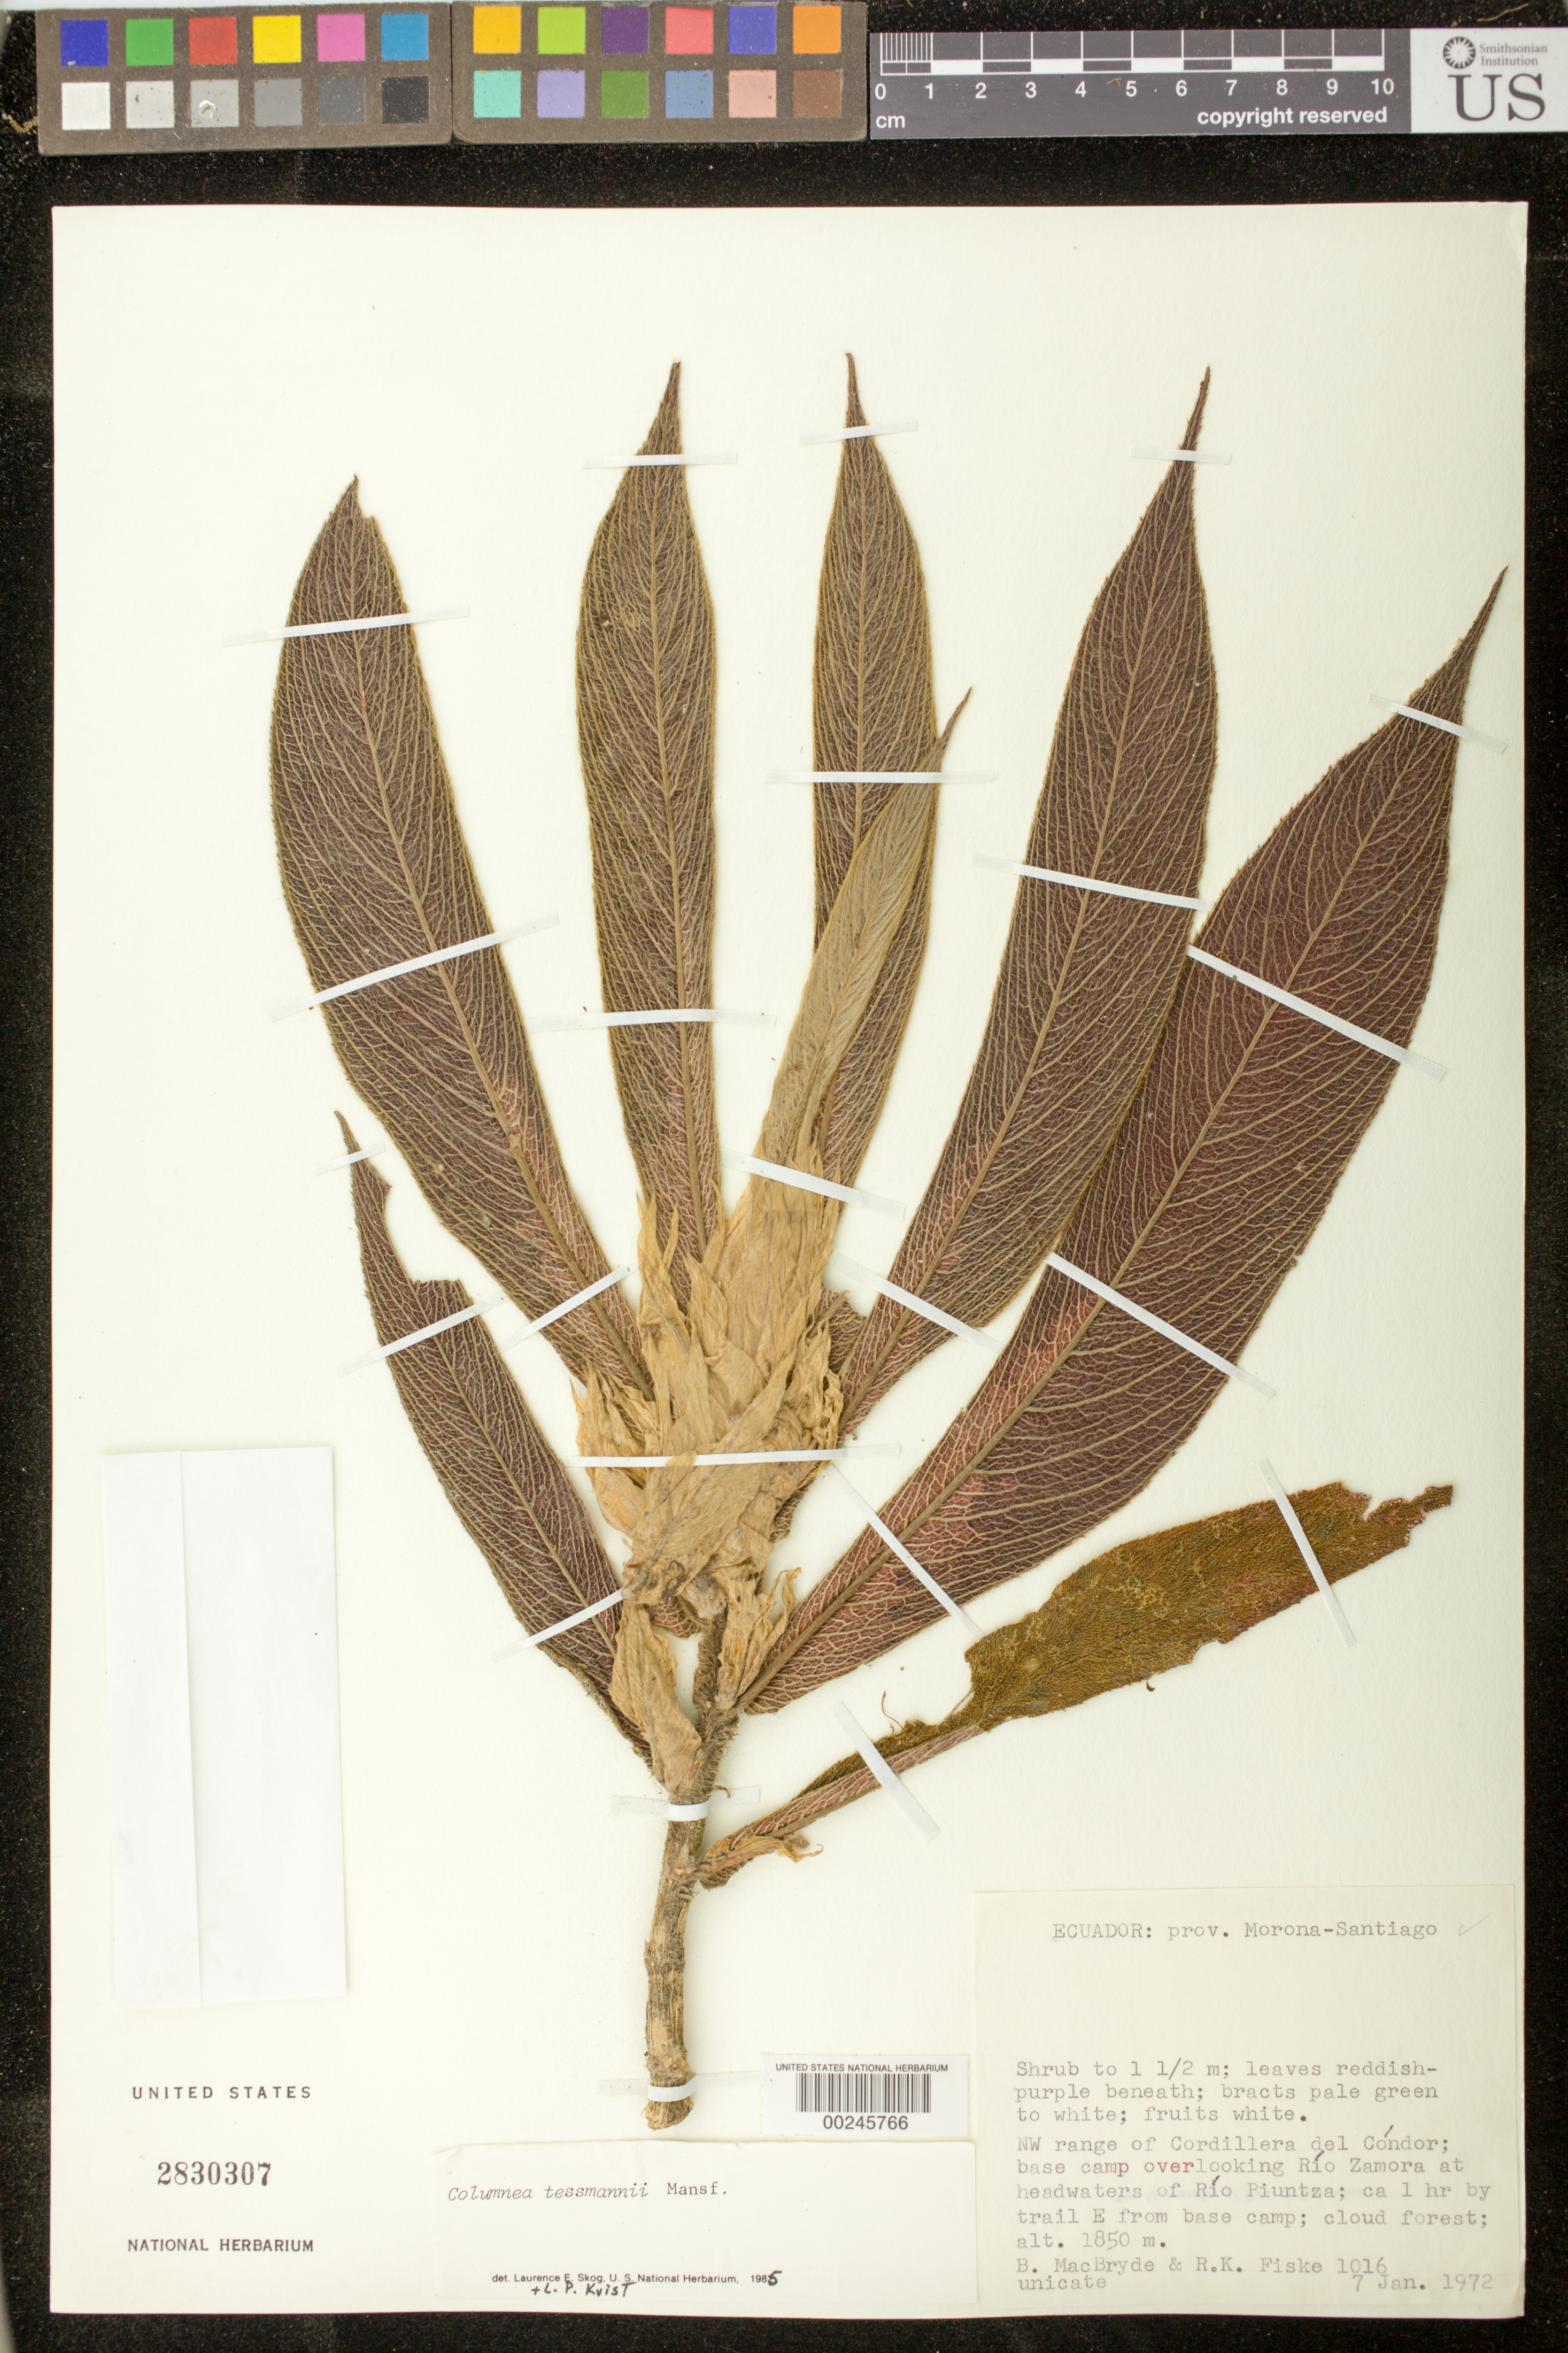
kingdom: Plantae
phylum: Tracheophyta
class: Magnoliopsida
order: Lamiales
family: Gesneriaceae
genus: Columnea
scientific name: Columnea tessmannii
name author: Mansf.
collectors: B. MacBryde & R. Fiske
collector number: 1016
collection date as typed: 07 Jan 1972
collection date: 1972-01-07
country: Ecuador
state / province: Morona-Santiago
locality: NW range of Cordillera del Condor, base camp overlooking Rio Zamora at headwaters of Rio Piuntza, ca 1 hr by trail E from base C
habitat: Cloudforest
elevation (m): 1850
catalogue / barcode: US 2830307